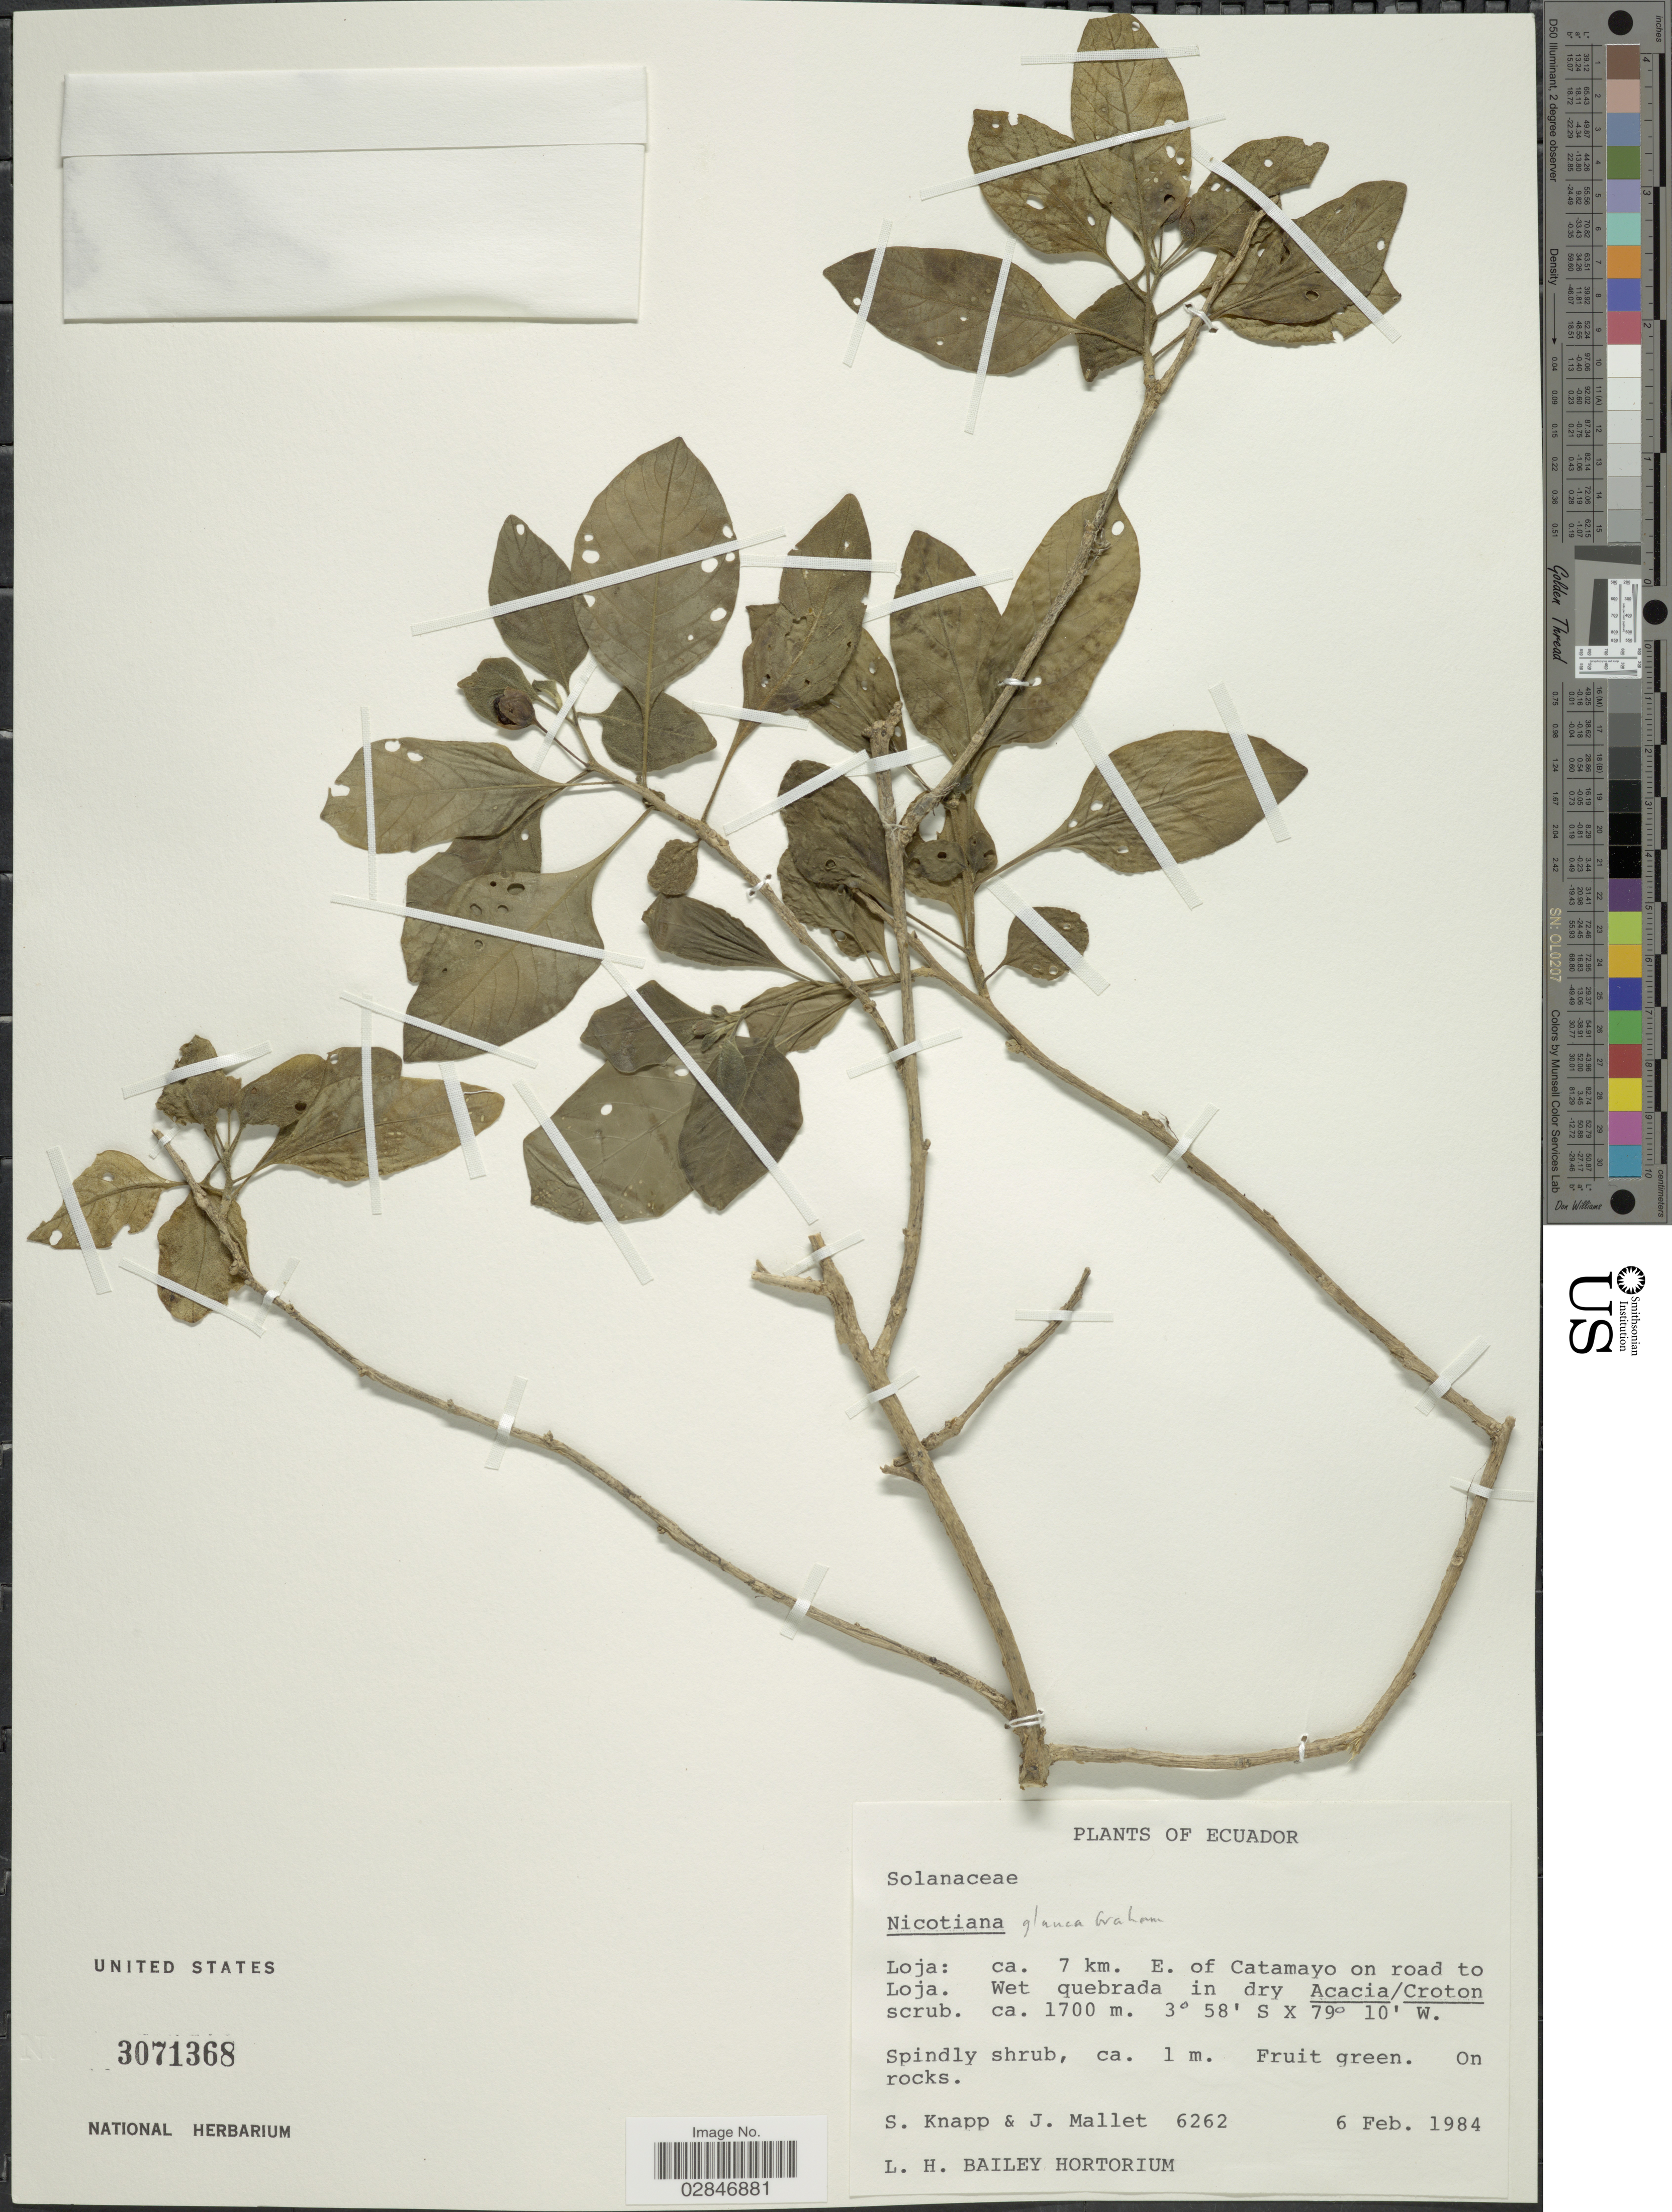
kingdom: Plantae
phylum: Tracheophyta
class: Magnoliopsida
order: Solanales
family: Solanaceae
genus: Nicotiana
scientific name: Nicotiana glauca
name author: Graham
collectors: S. Knapp & J. Mallet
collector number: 6262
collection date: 1984-02-06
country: Ecuador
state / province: Loja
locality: Ca. 7 km. E. of Catamayo on road to Loja.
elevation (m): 1700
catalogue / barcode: US 3071368